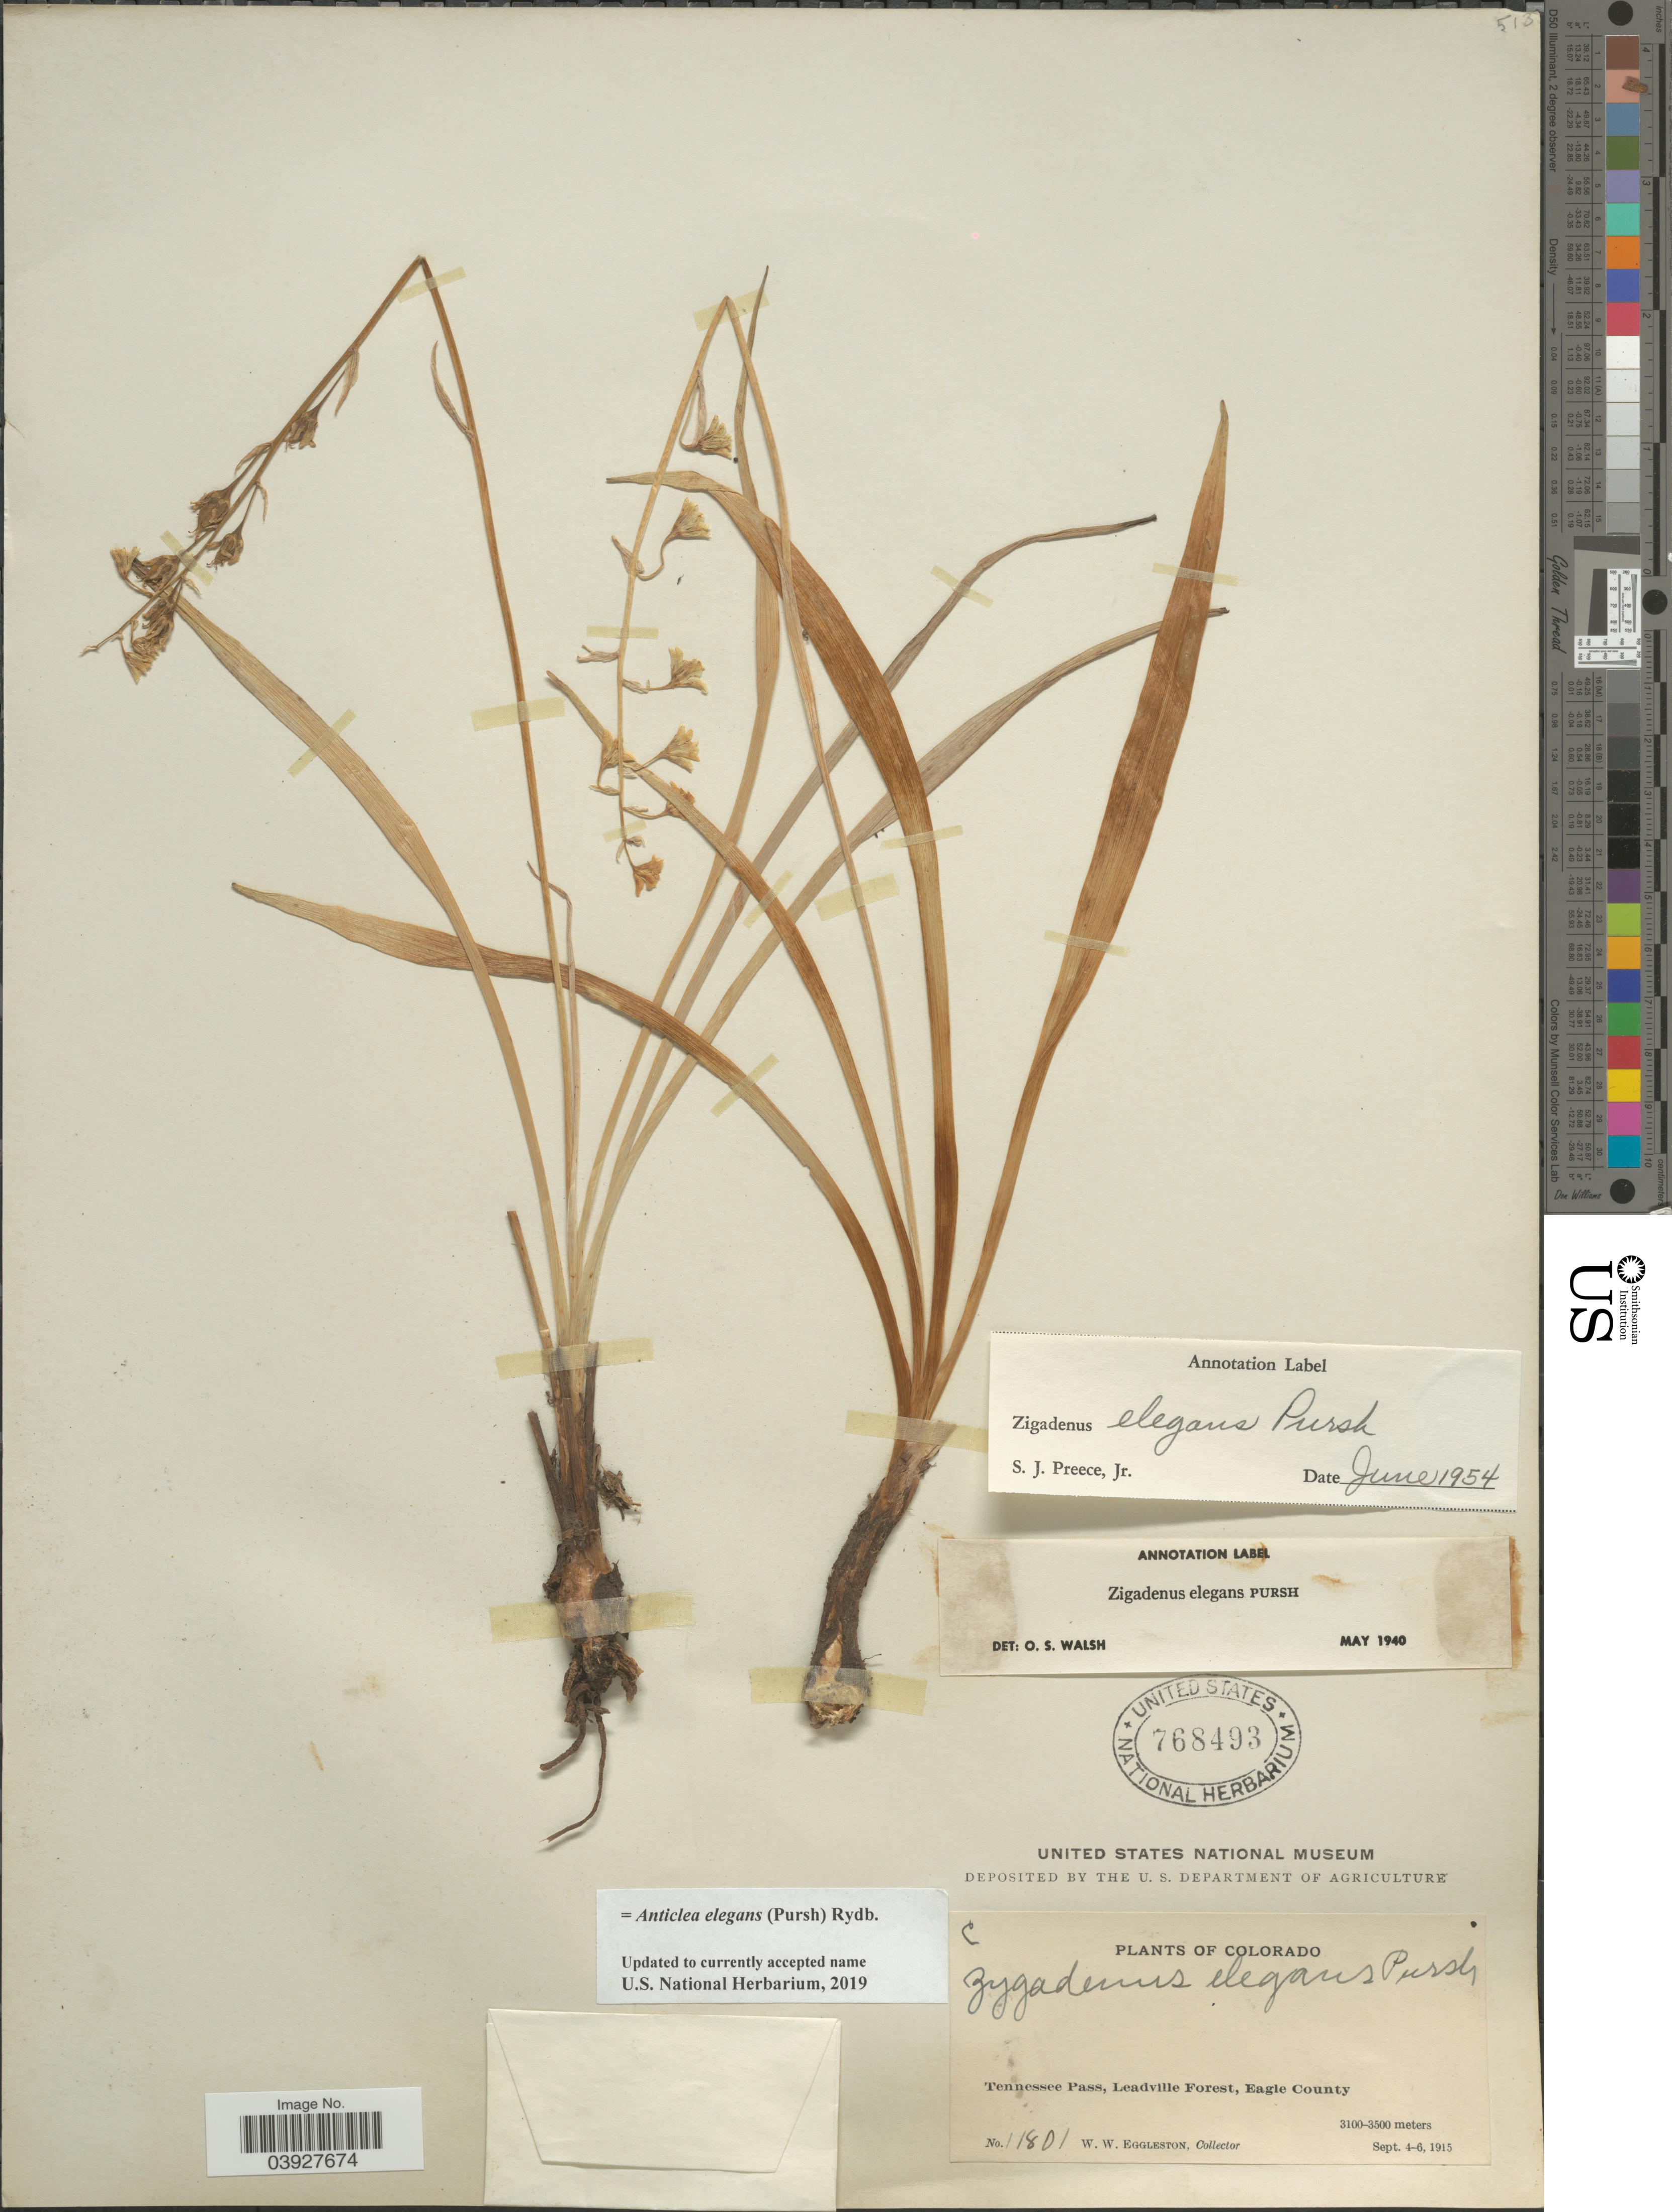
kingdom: Plantae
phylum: Tracheophyta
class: Liliopsida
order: Liliales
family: Melanthiaceae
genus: Anticlea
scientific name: Anticlea elegans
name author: (Pursh) Rydb.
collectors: W. W. Eggleston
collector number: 11801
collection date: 1915-09-04/1915-09-06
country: United States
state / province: Colorado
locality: Tennessee Pass, Leadville Forest, Eagle County.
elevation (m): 3100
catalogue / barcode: US 768493